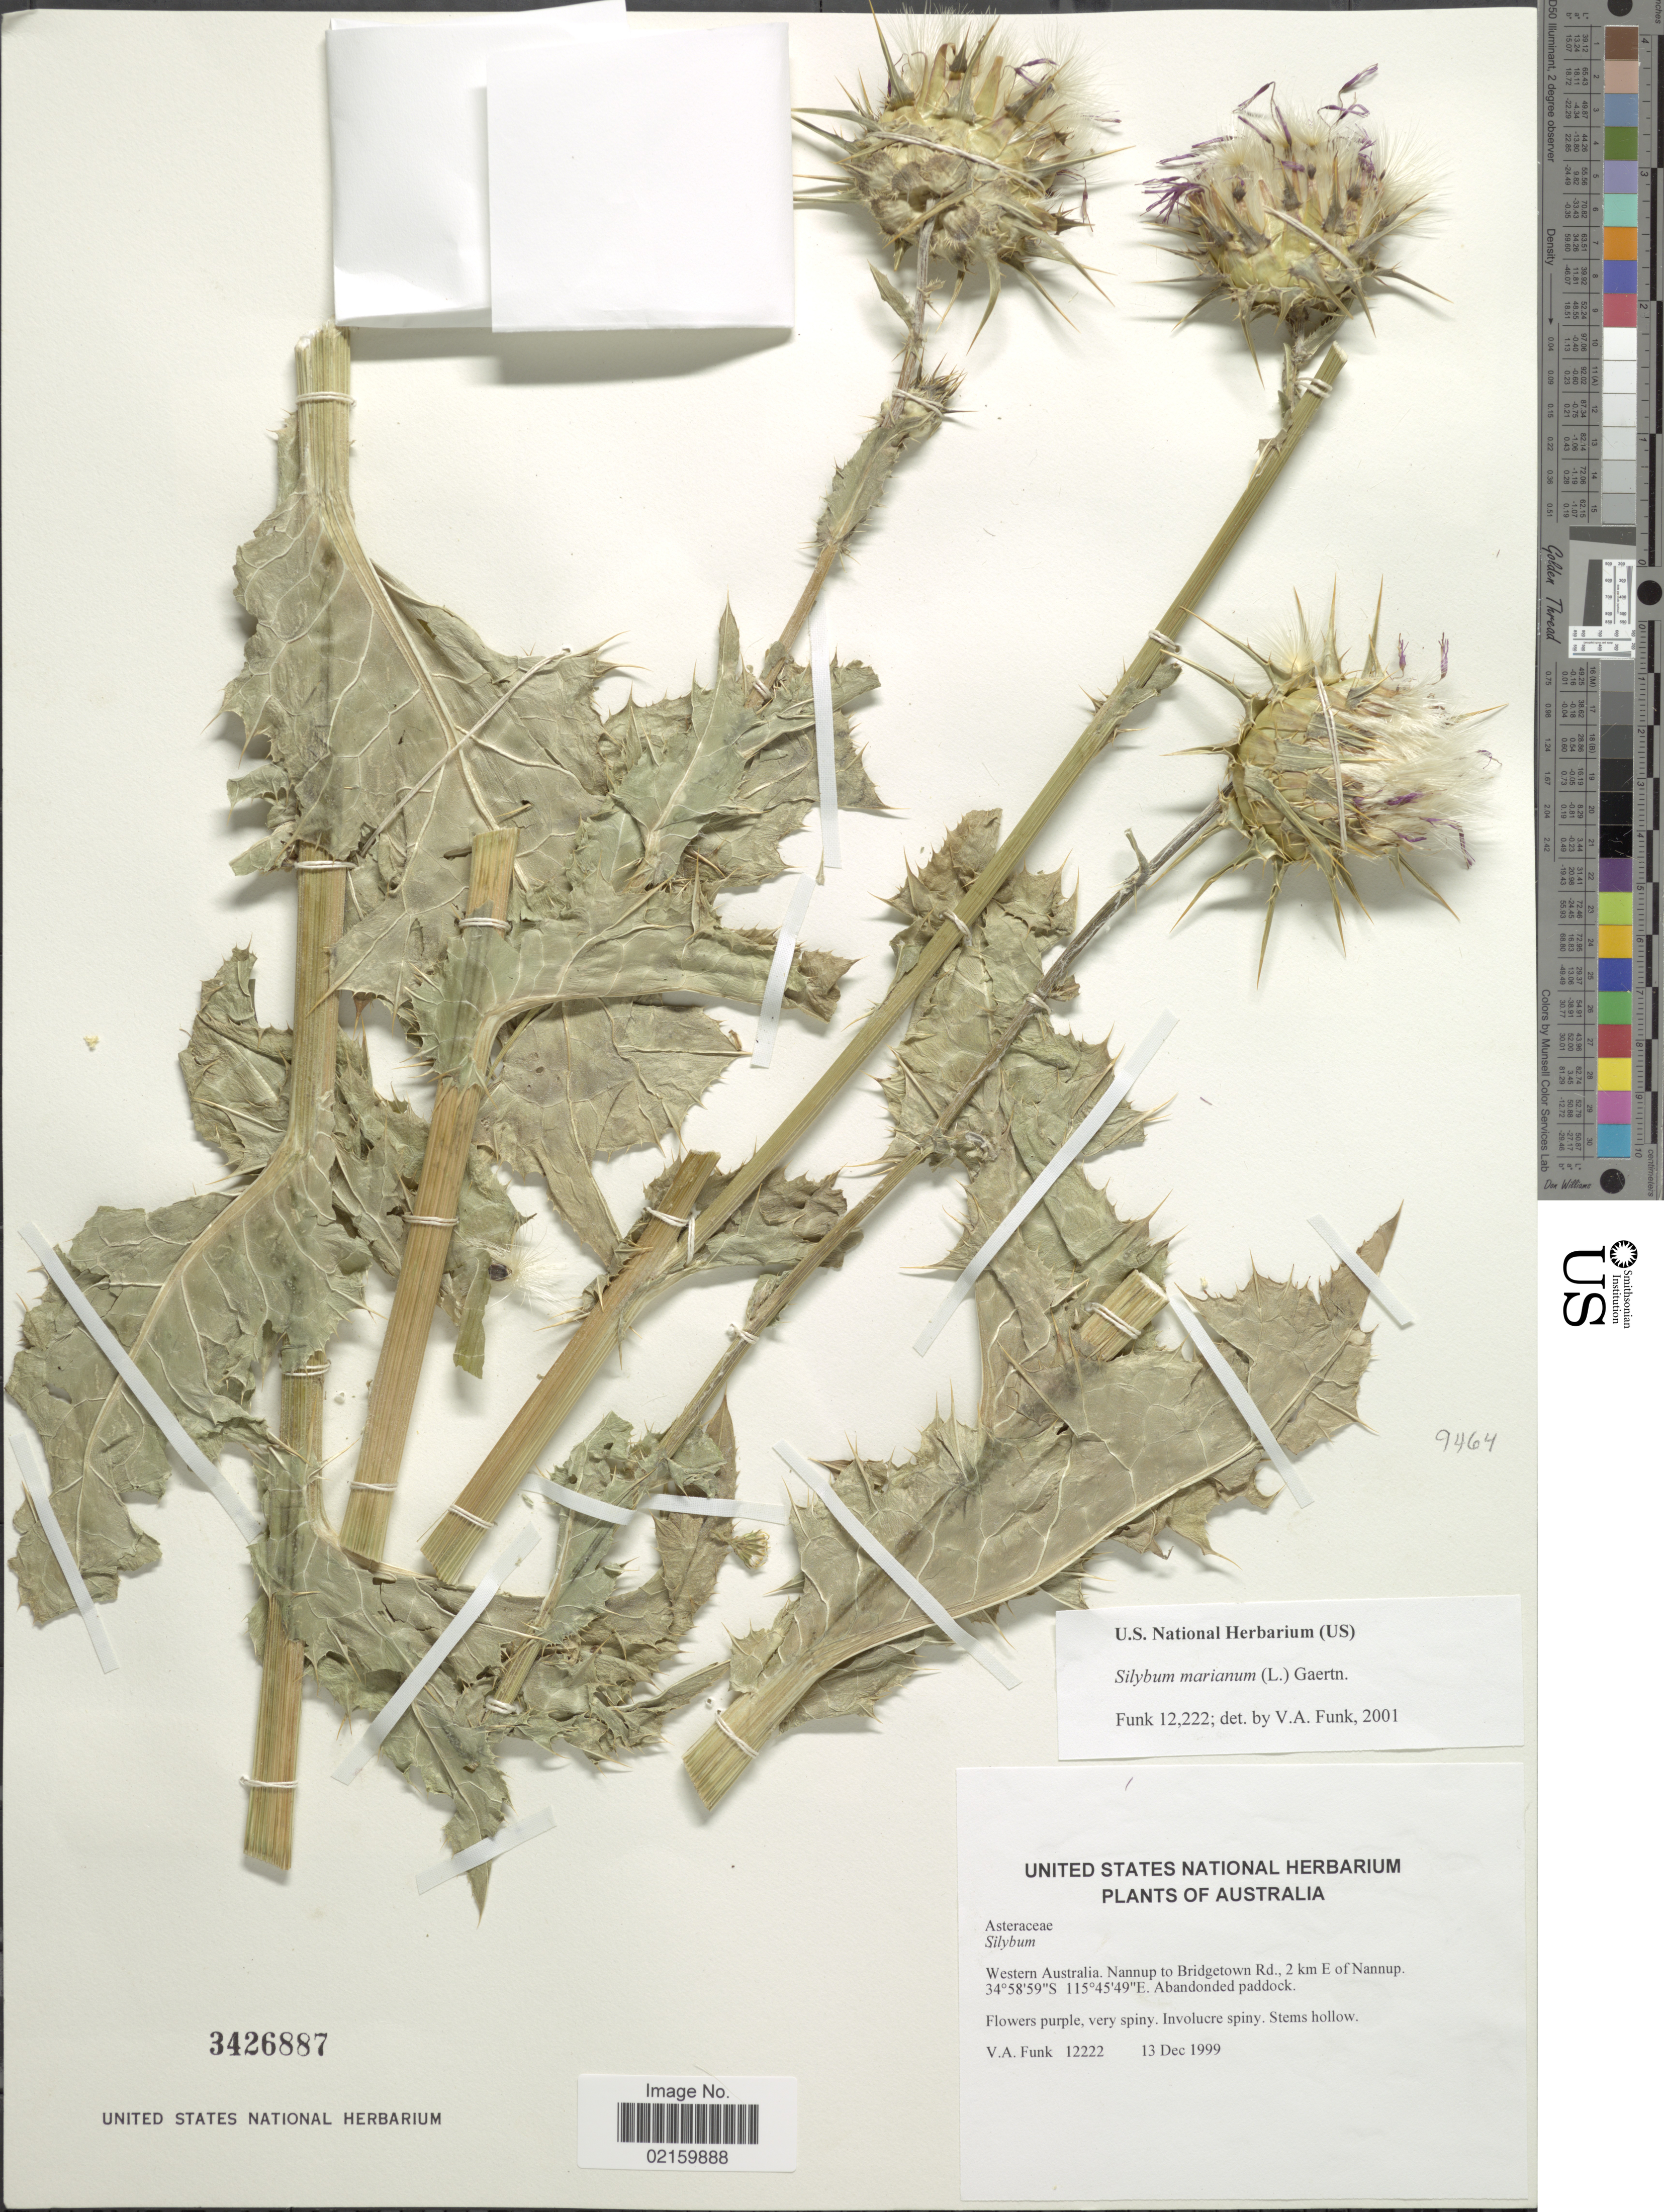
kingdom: Plantae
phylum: Tracheophyta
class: Magnoliopsida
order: Asterales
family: Asteraceae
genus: Silybum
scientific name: Silybum marianum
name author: (L.) Gaertn.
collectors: V. Funk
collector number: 12222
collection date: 1999-12-13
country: Australia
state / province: Western Australia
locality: Western Australia. Nannup to Bridgetown Rd., 2 km E of Nanup.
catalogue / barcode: US 3426887